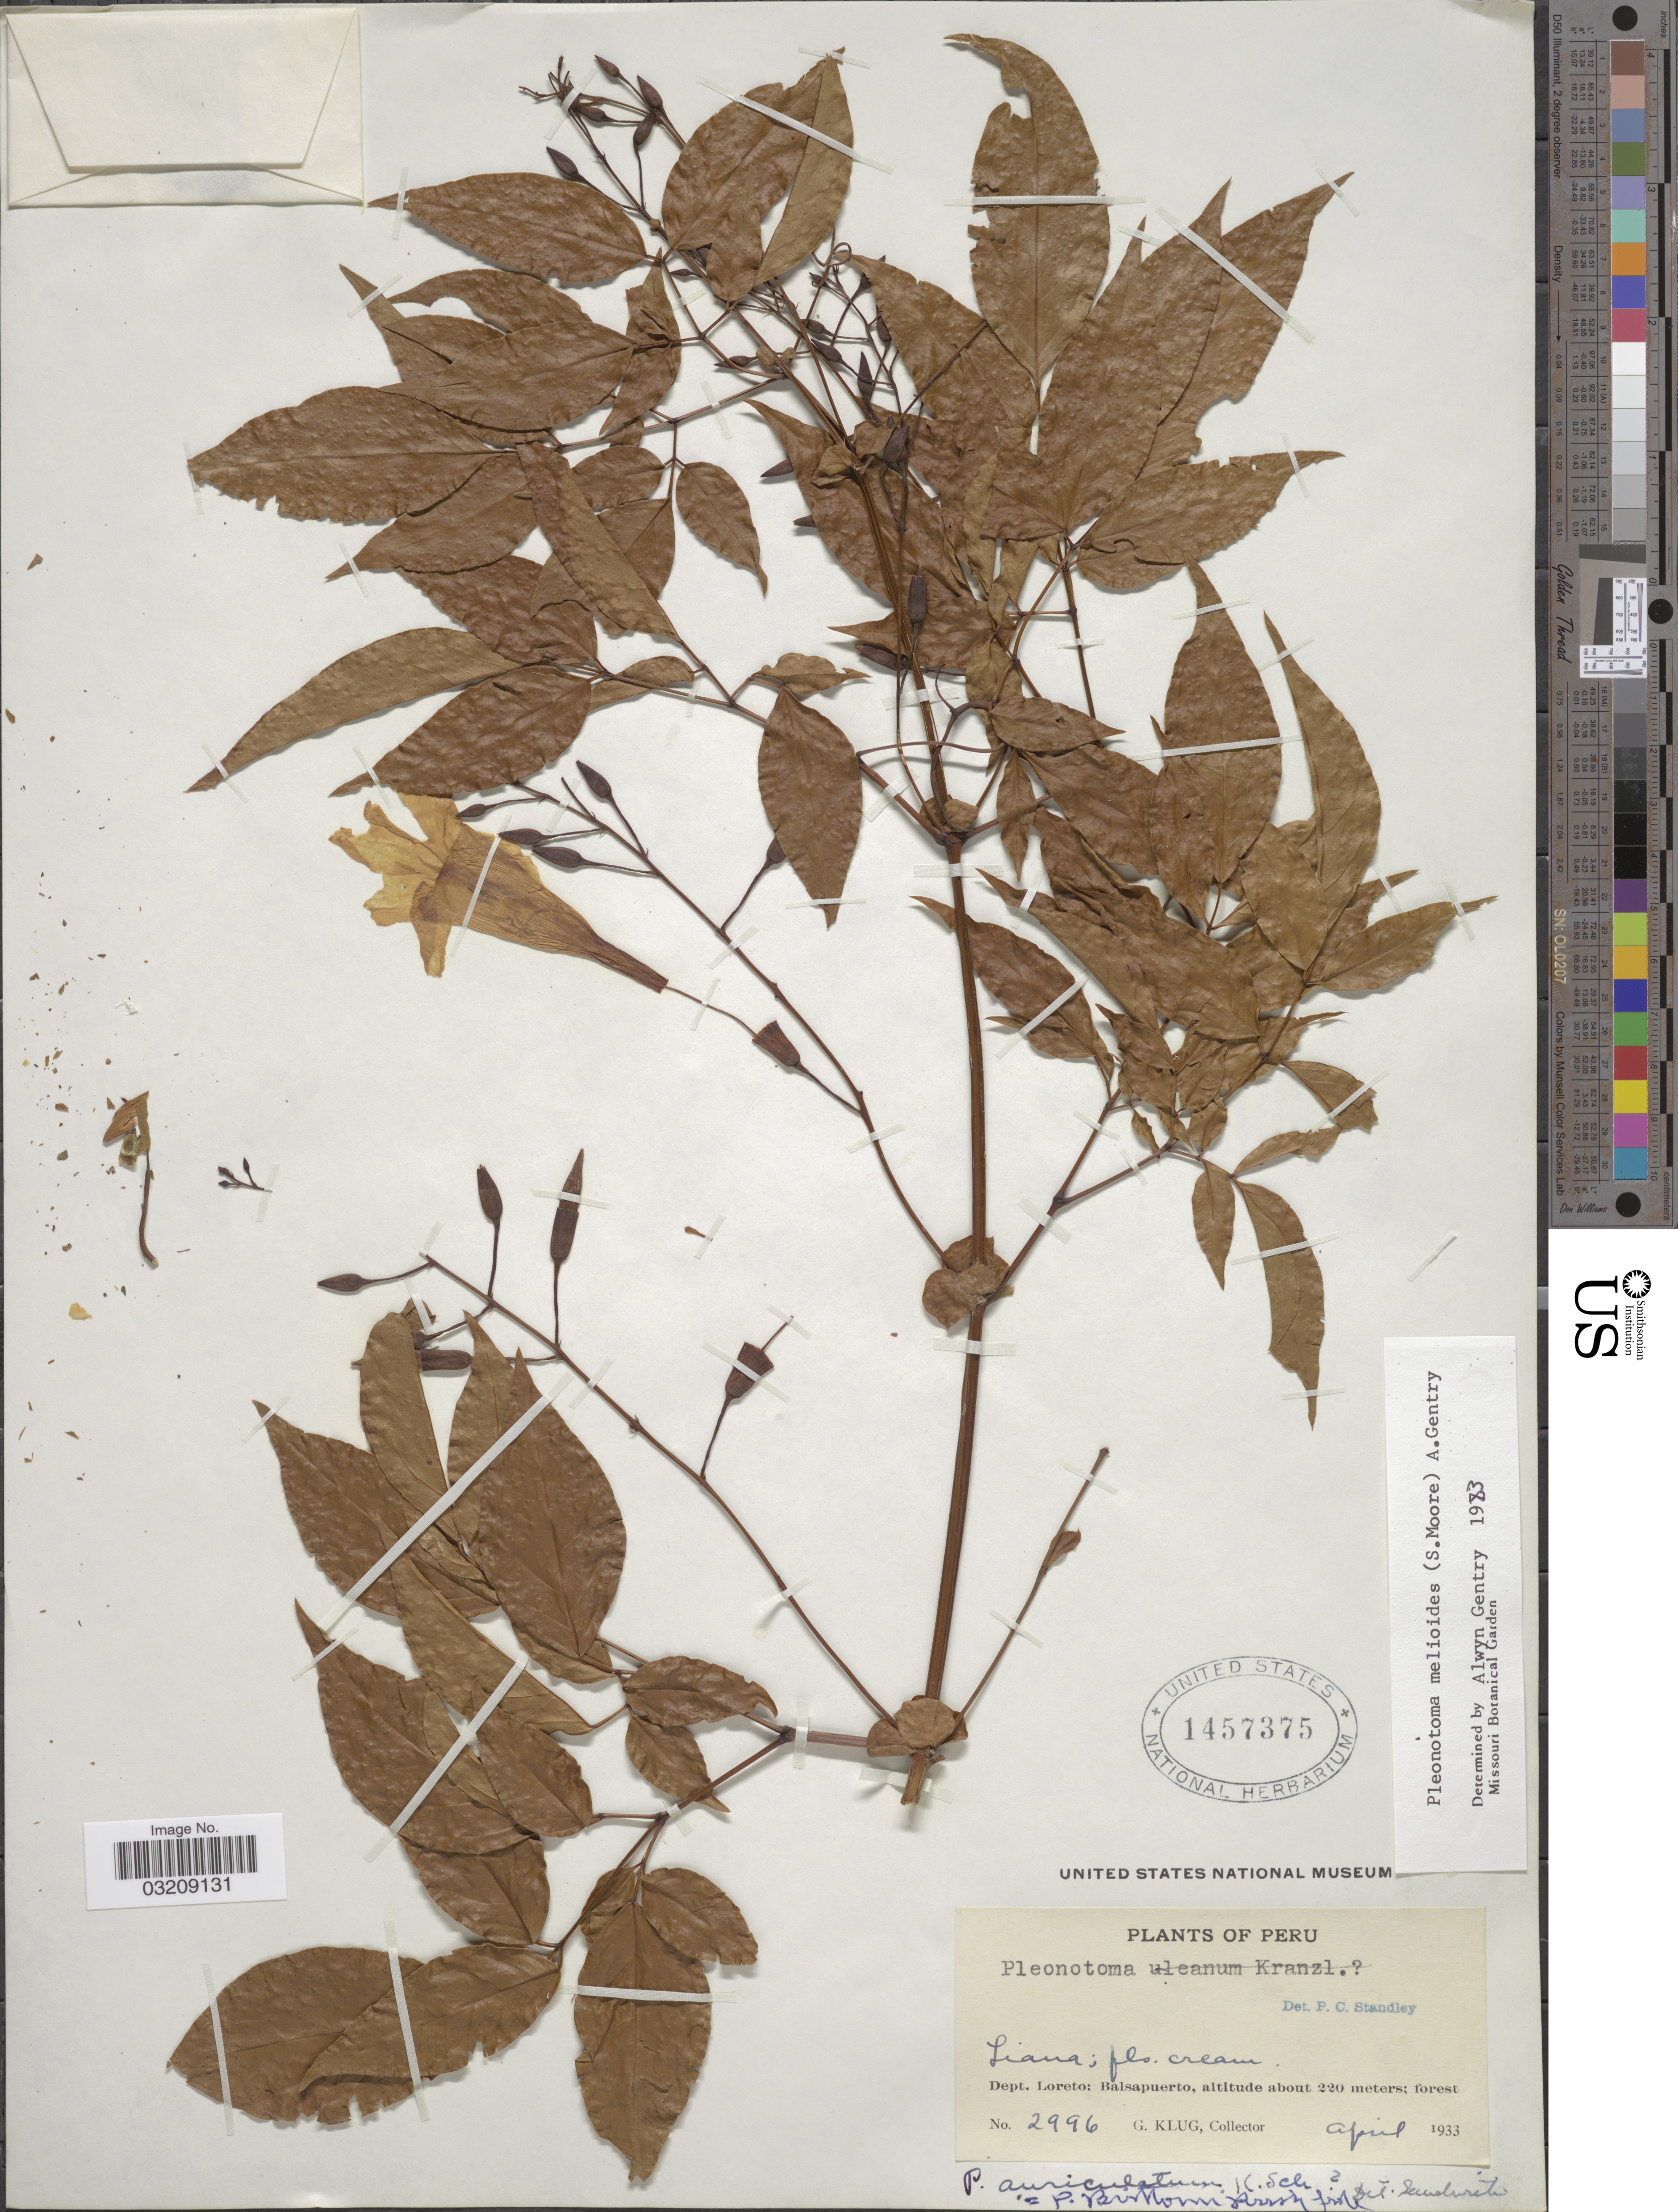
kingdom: Plantae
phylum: Tracheophyta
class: Magnoliopsida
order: Lamiales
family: Bignoniaceae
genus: Pleonotoma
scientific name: Pleonotoma melioides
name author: (S. Moore) A.H. Gentry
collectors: G. Klug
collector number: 2996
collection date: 1933-04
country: Peru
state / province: Loreto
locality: Dept. Loreto: Balsapuerto.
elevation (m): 220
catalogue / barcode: US 1457375